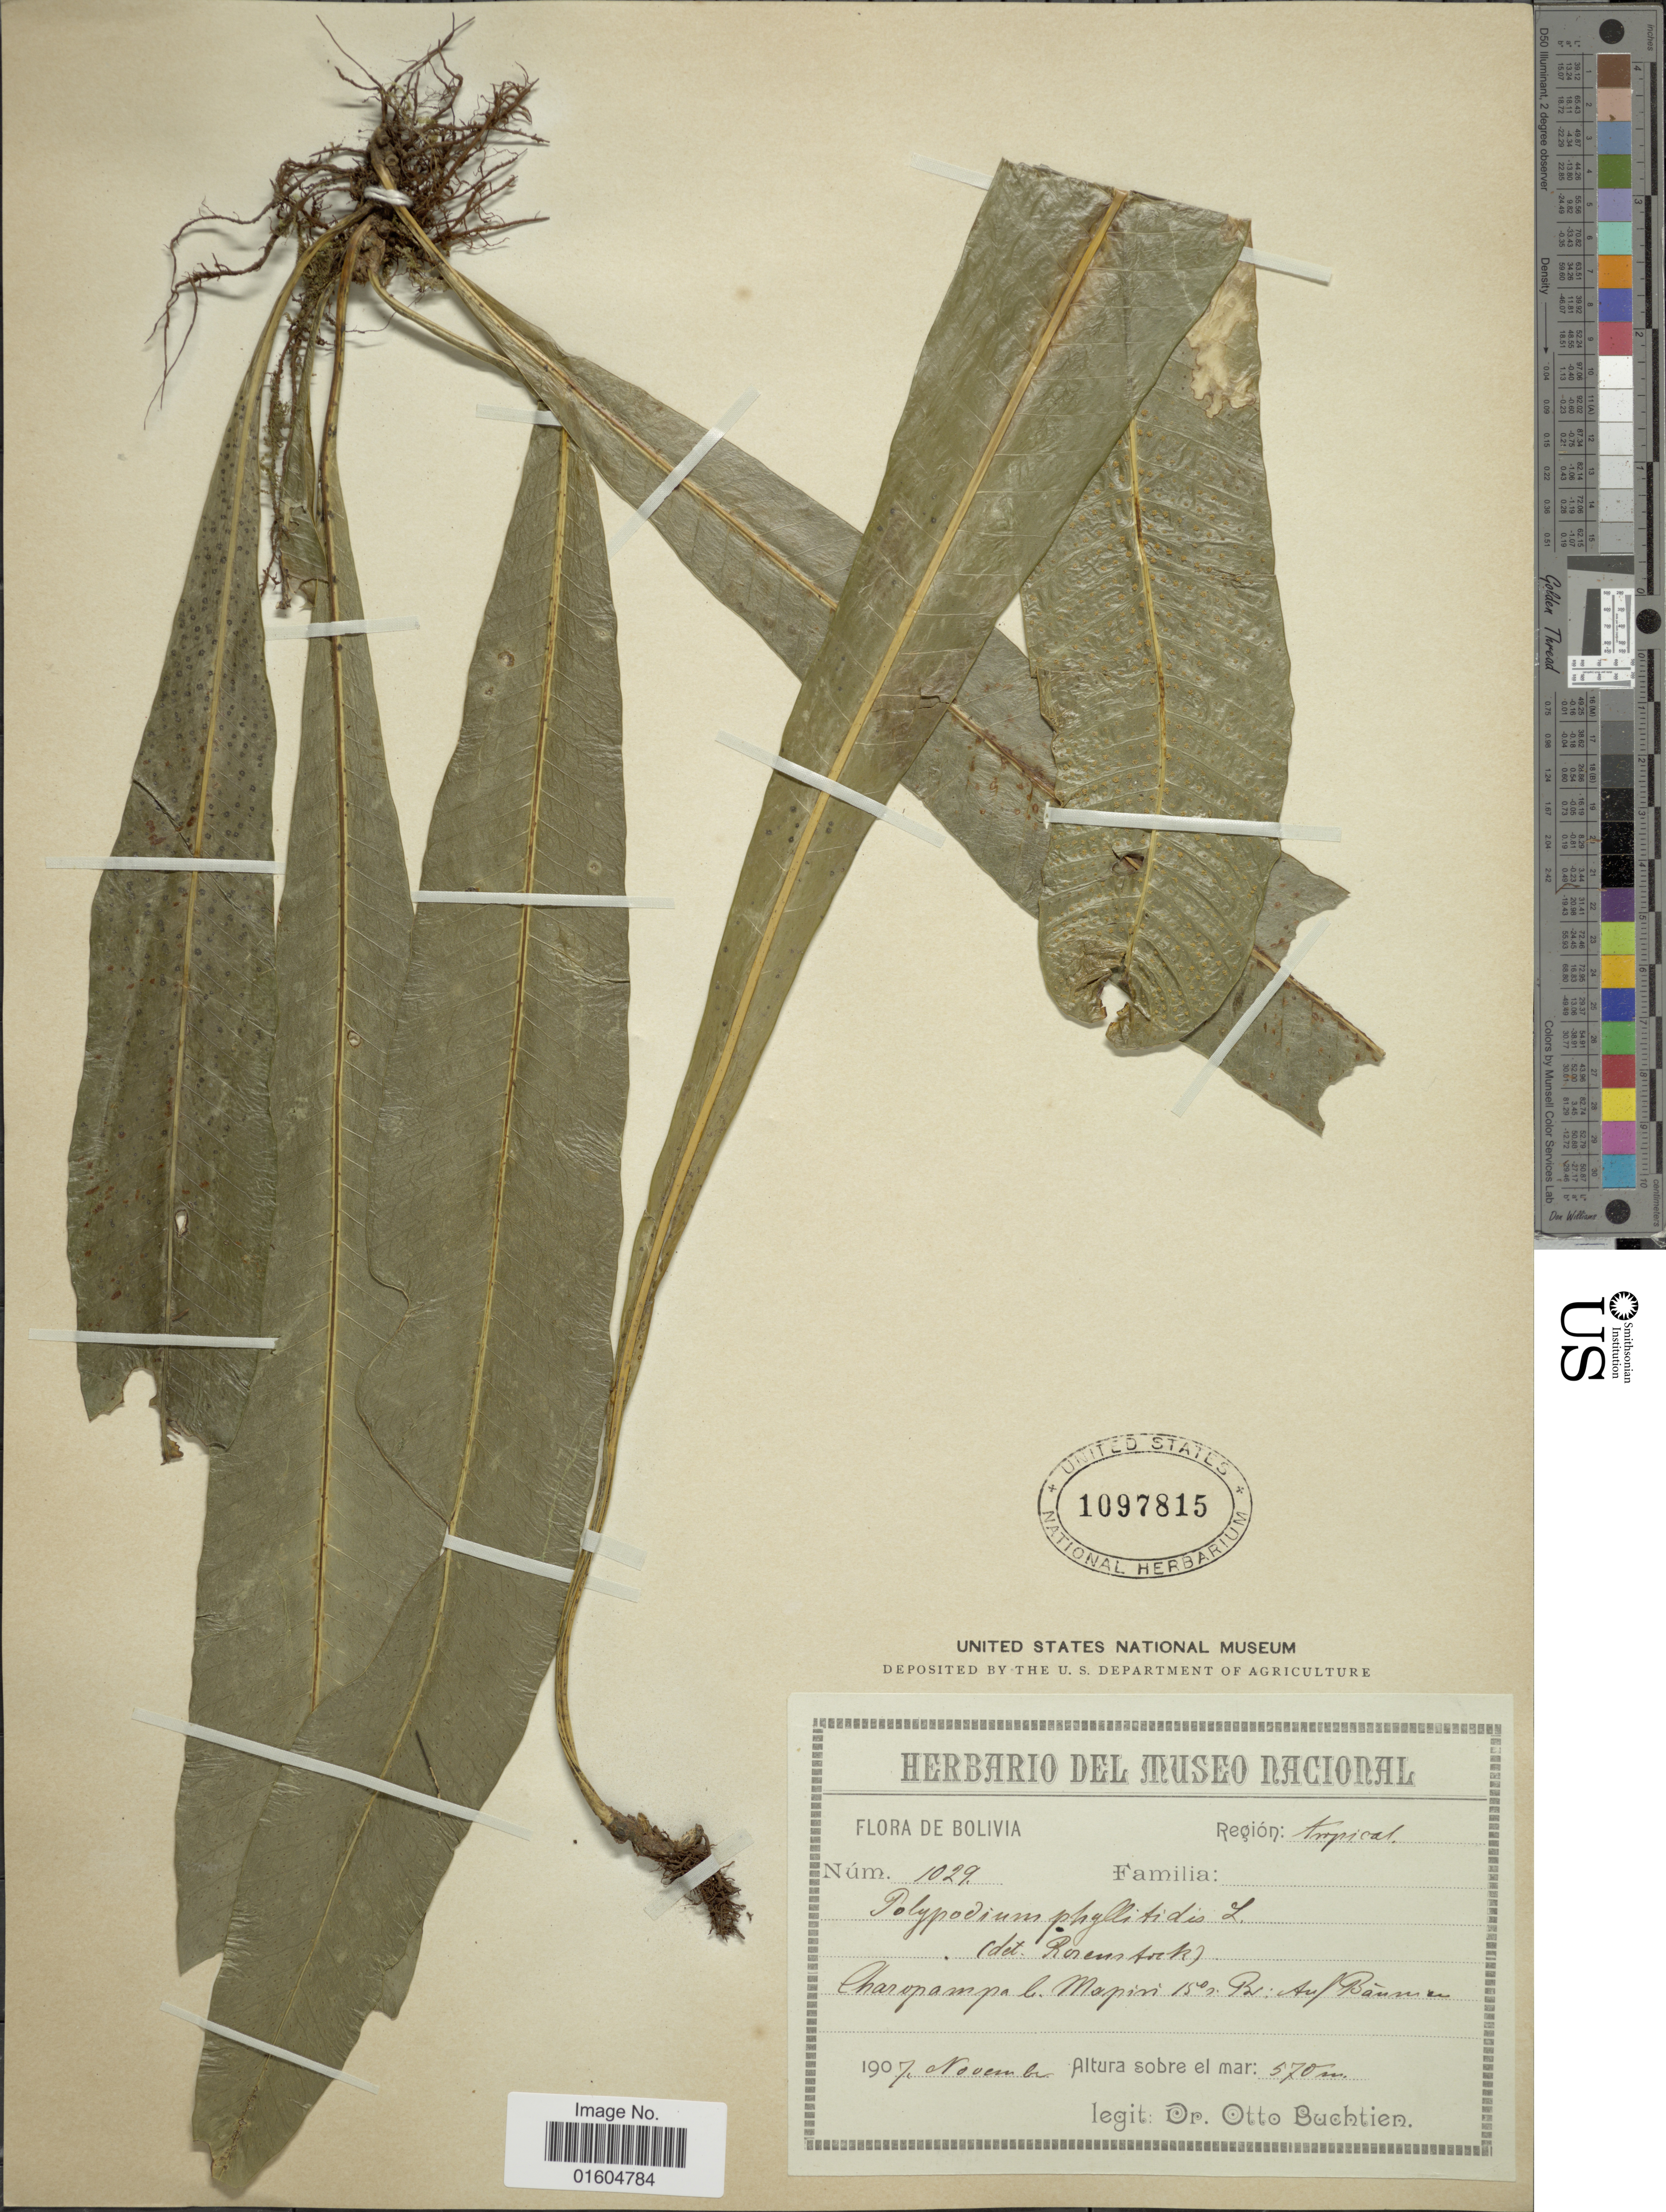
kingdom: Plantae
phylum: Tracheophyta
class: Polypodiopsida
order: Polypodiales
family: Polypodiaceae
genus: Campyloneurum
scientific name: Campyloneurum phyllitidis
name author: (L.) C. Presl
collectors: O. Buchtien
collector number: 1029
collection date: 1907-11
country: Bolivia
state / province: La Paz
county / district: Mapiri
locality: Region tropical. Charopampa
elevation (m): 570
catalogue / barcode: US 1097815